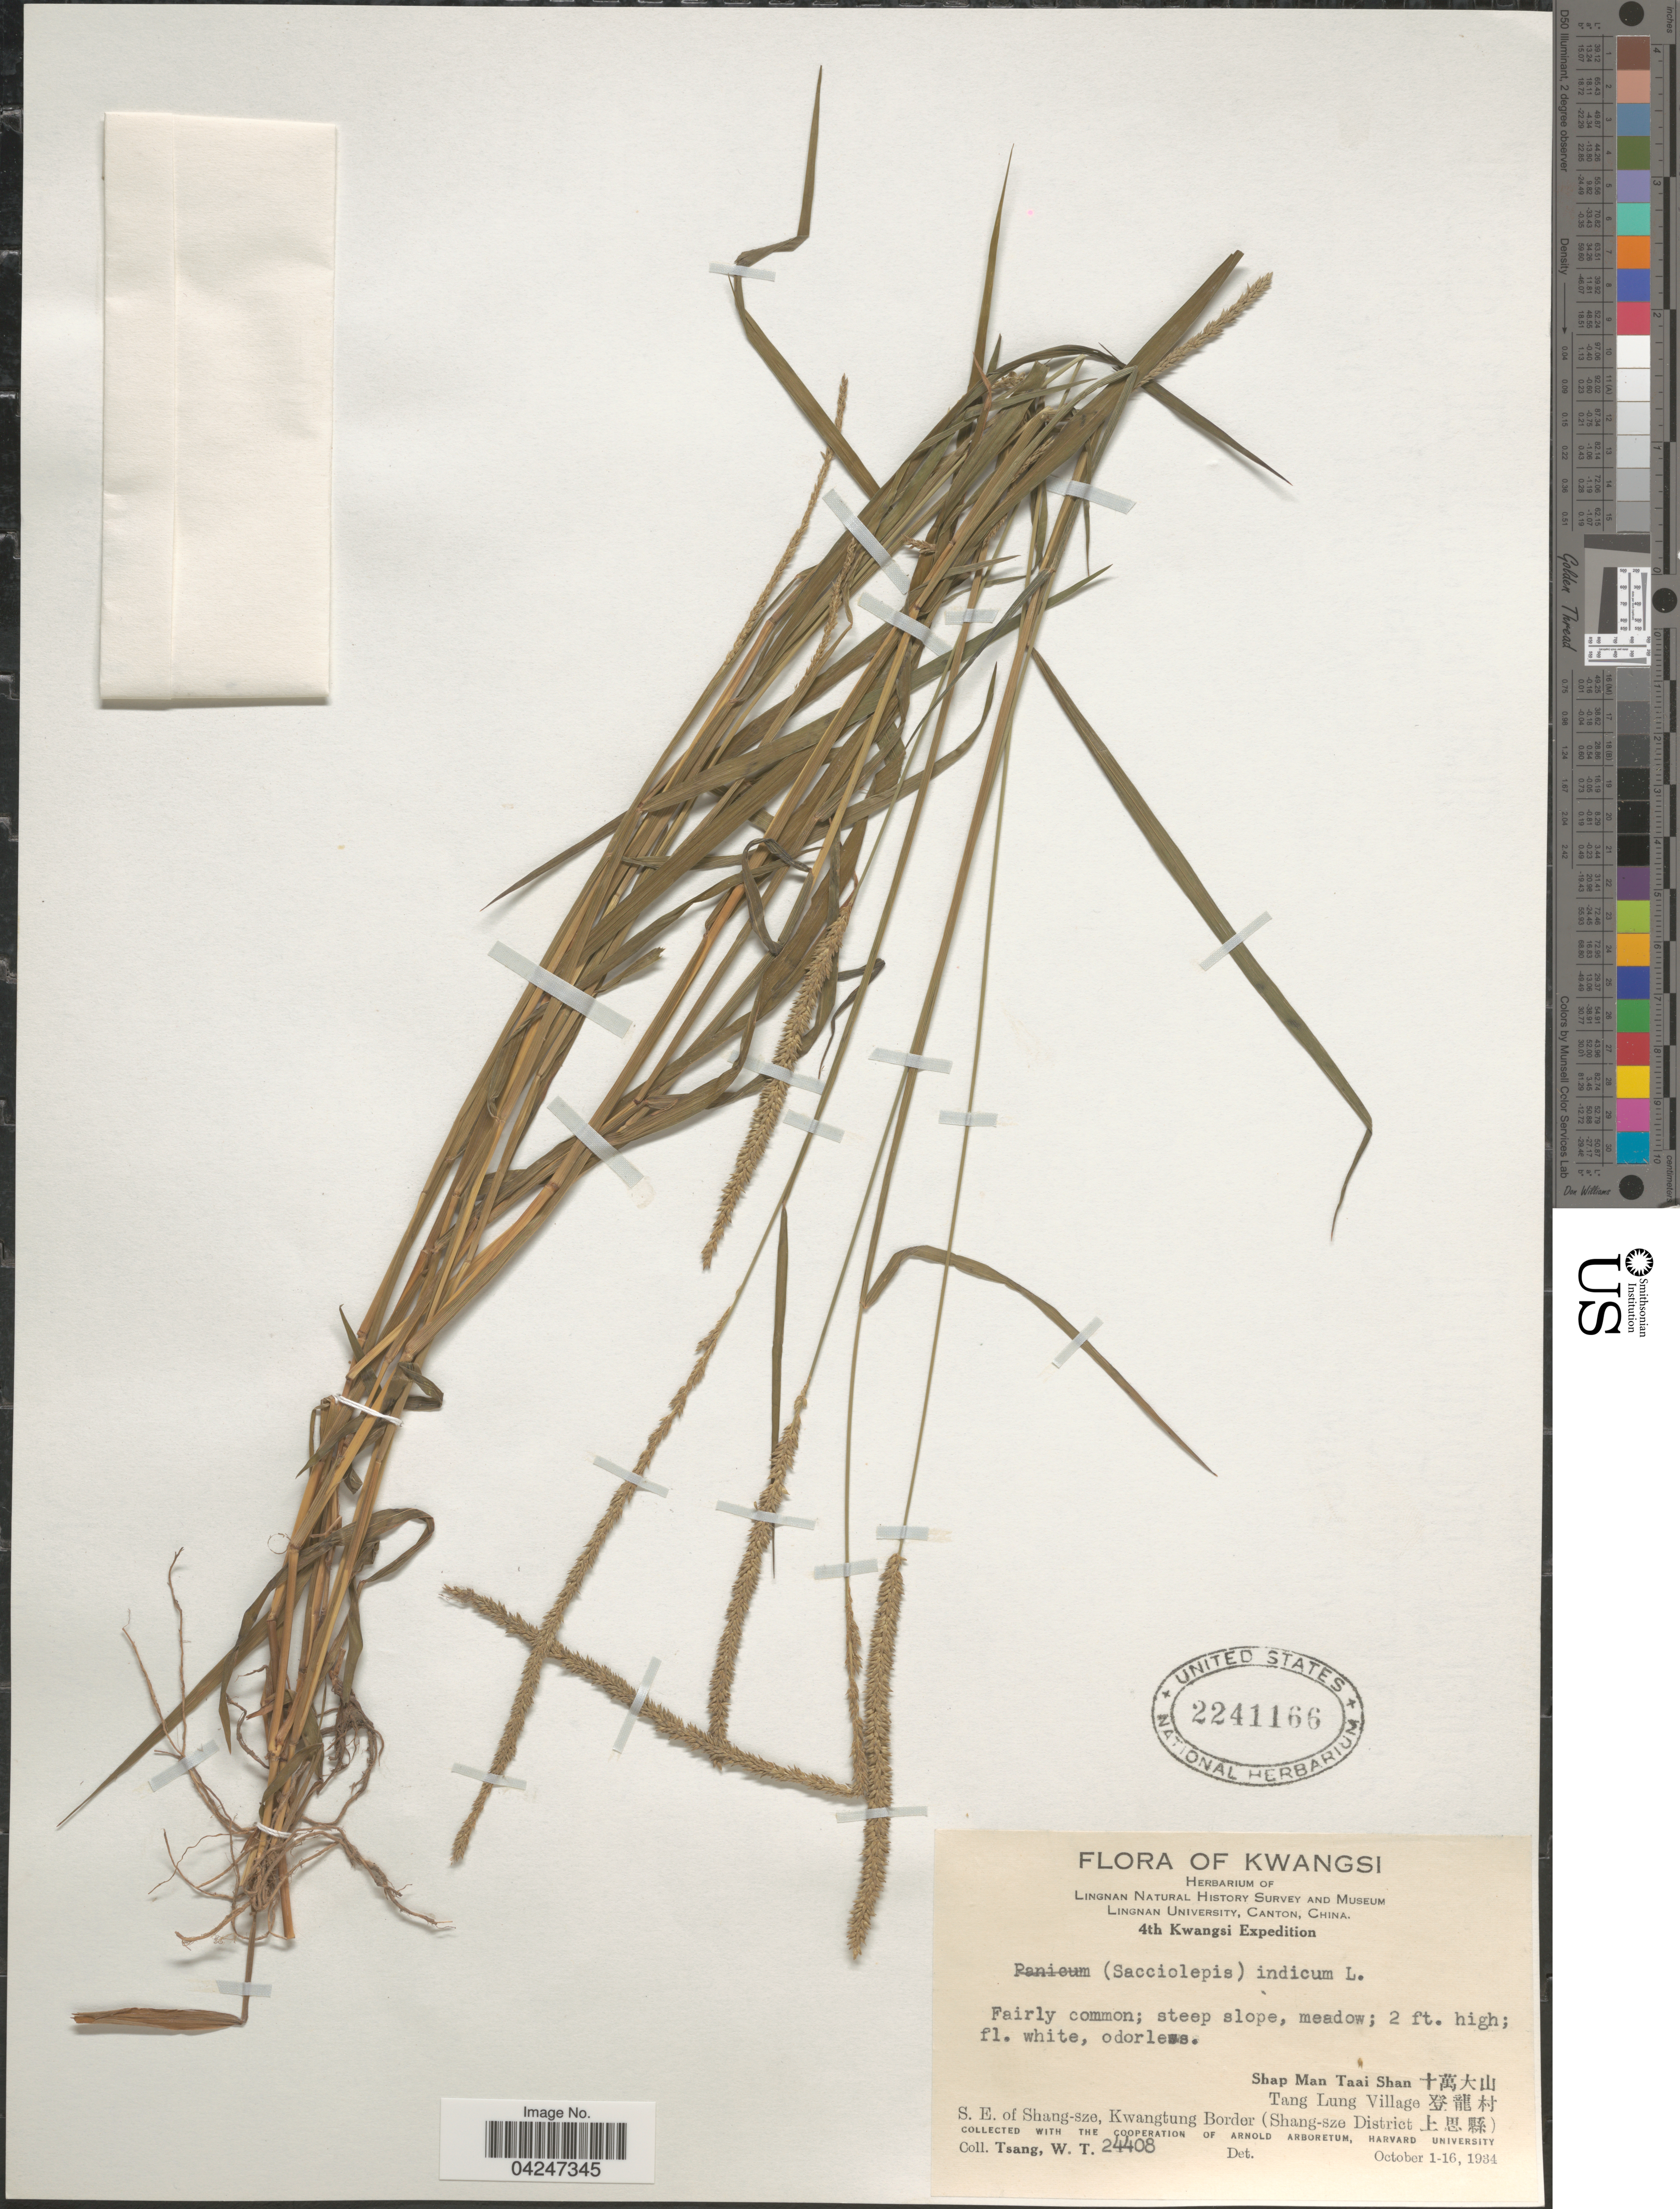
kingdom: Plantae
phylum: Tracheophyta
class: Liliopsida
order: Poales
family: Poaceae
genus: Sacciolepis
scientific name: Sacciolepis indica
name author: (L.) Chase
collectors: W. T. Tsang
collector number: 24408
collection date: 1934-10-01/1934-10-16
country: China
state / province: Guangxi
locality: Kwangsi. Lingnan Natural History Survey and Museum. 4th Kwangsi Expedition. Shap Man Taai Shan X. Tang Lung Village X. S.E. of Shang-sze, Kwangtung Border (Shang-sze District X).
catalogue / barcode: US 2241166